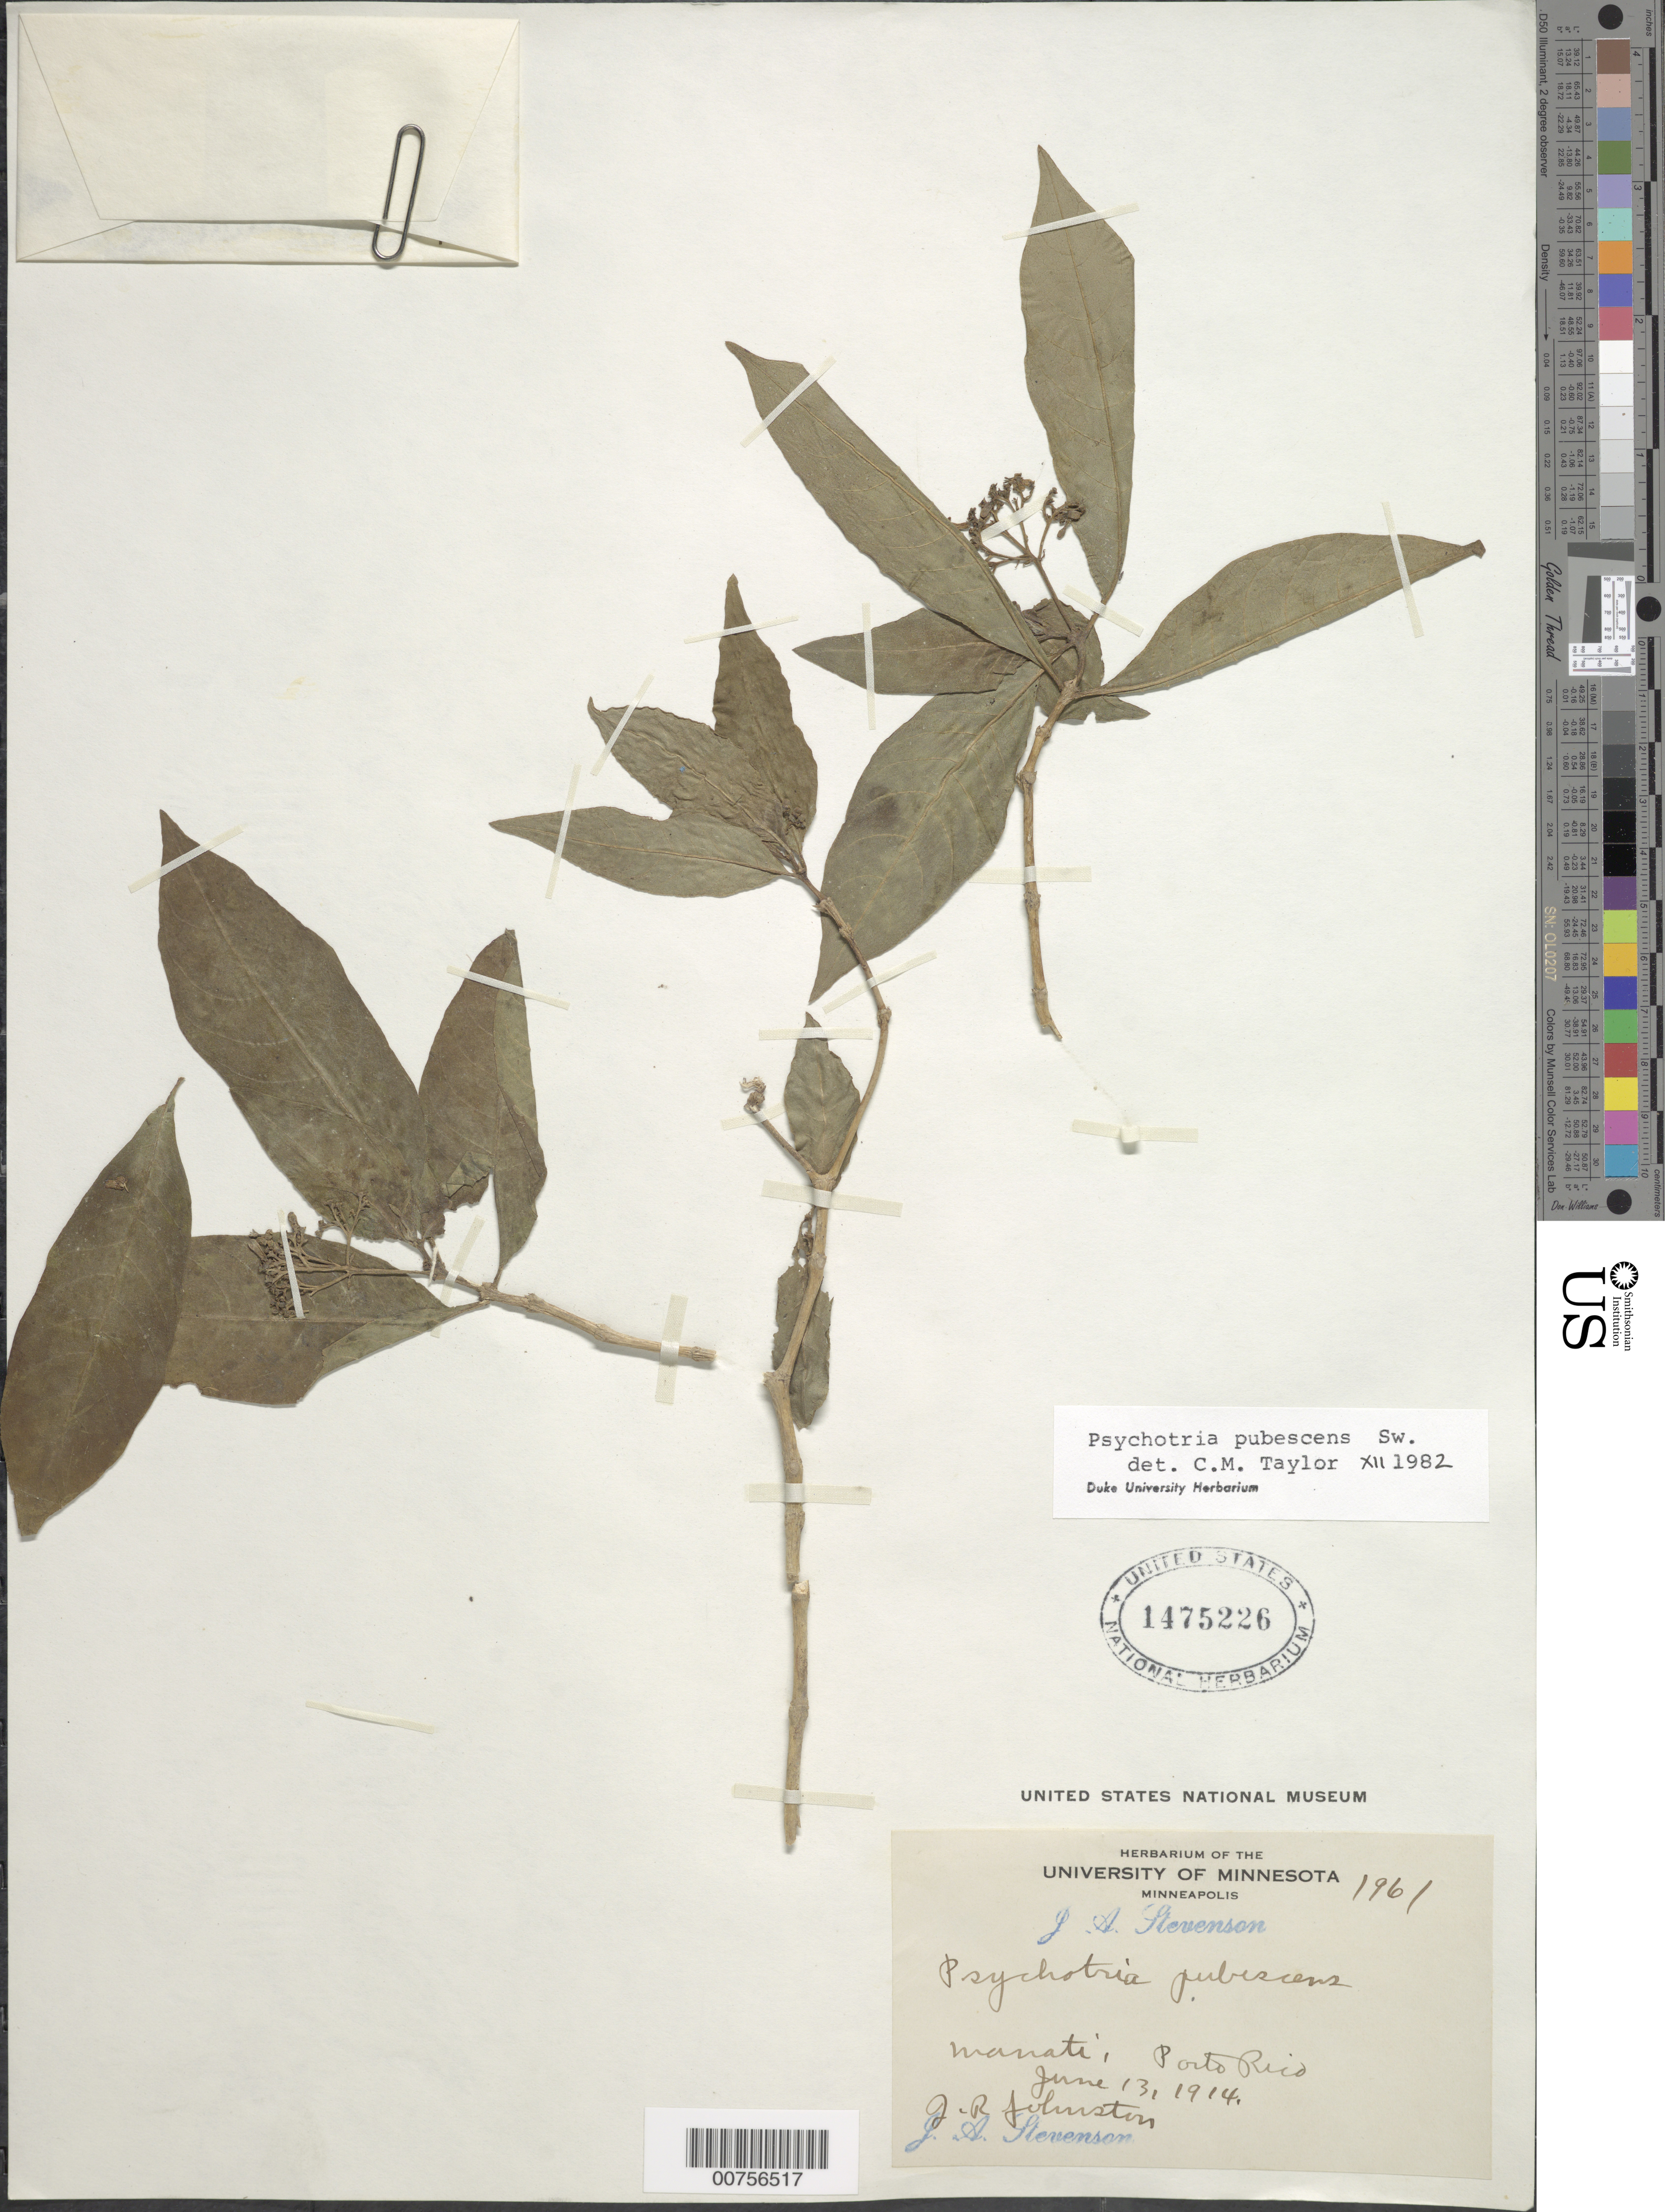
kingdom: Plantae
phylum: Tracheophyta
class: Magnoliopsida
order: Gentianales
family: Rubiaceae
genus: Psychotria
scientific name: Psychotria pubescens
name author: Sw.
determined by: Taylor, Charlotte M.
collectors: J. Johnston & J. Stevenson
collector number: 1961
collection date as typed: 13 Jun 1914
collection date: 1914-06-13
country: Puerto Rico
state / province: Manatí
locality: Manati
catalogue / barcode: US 1475226